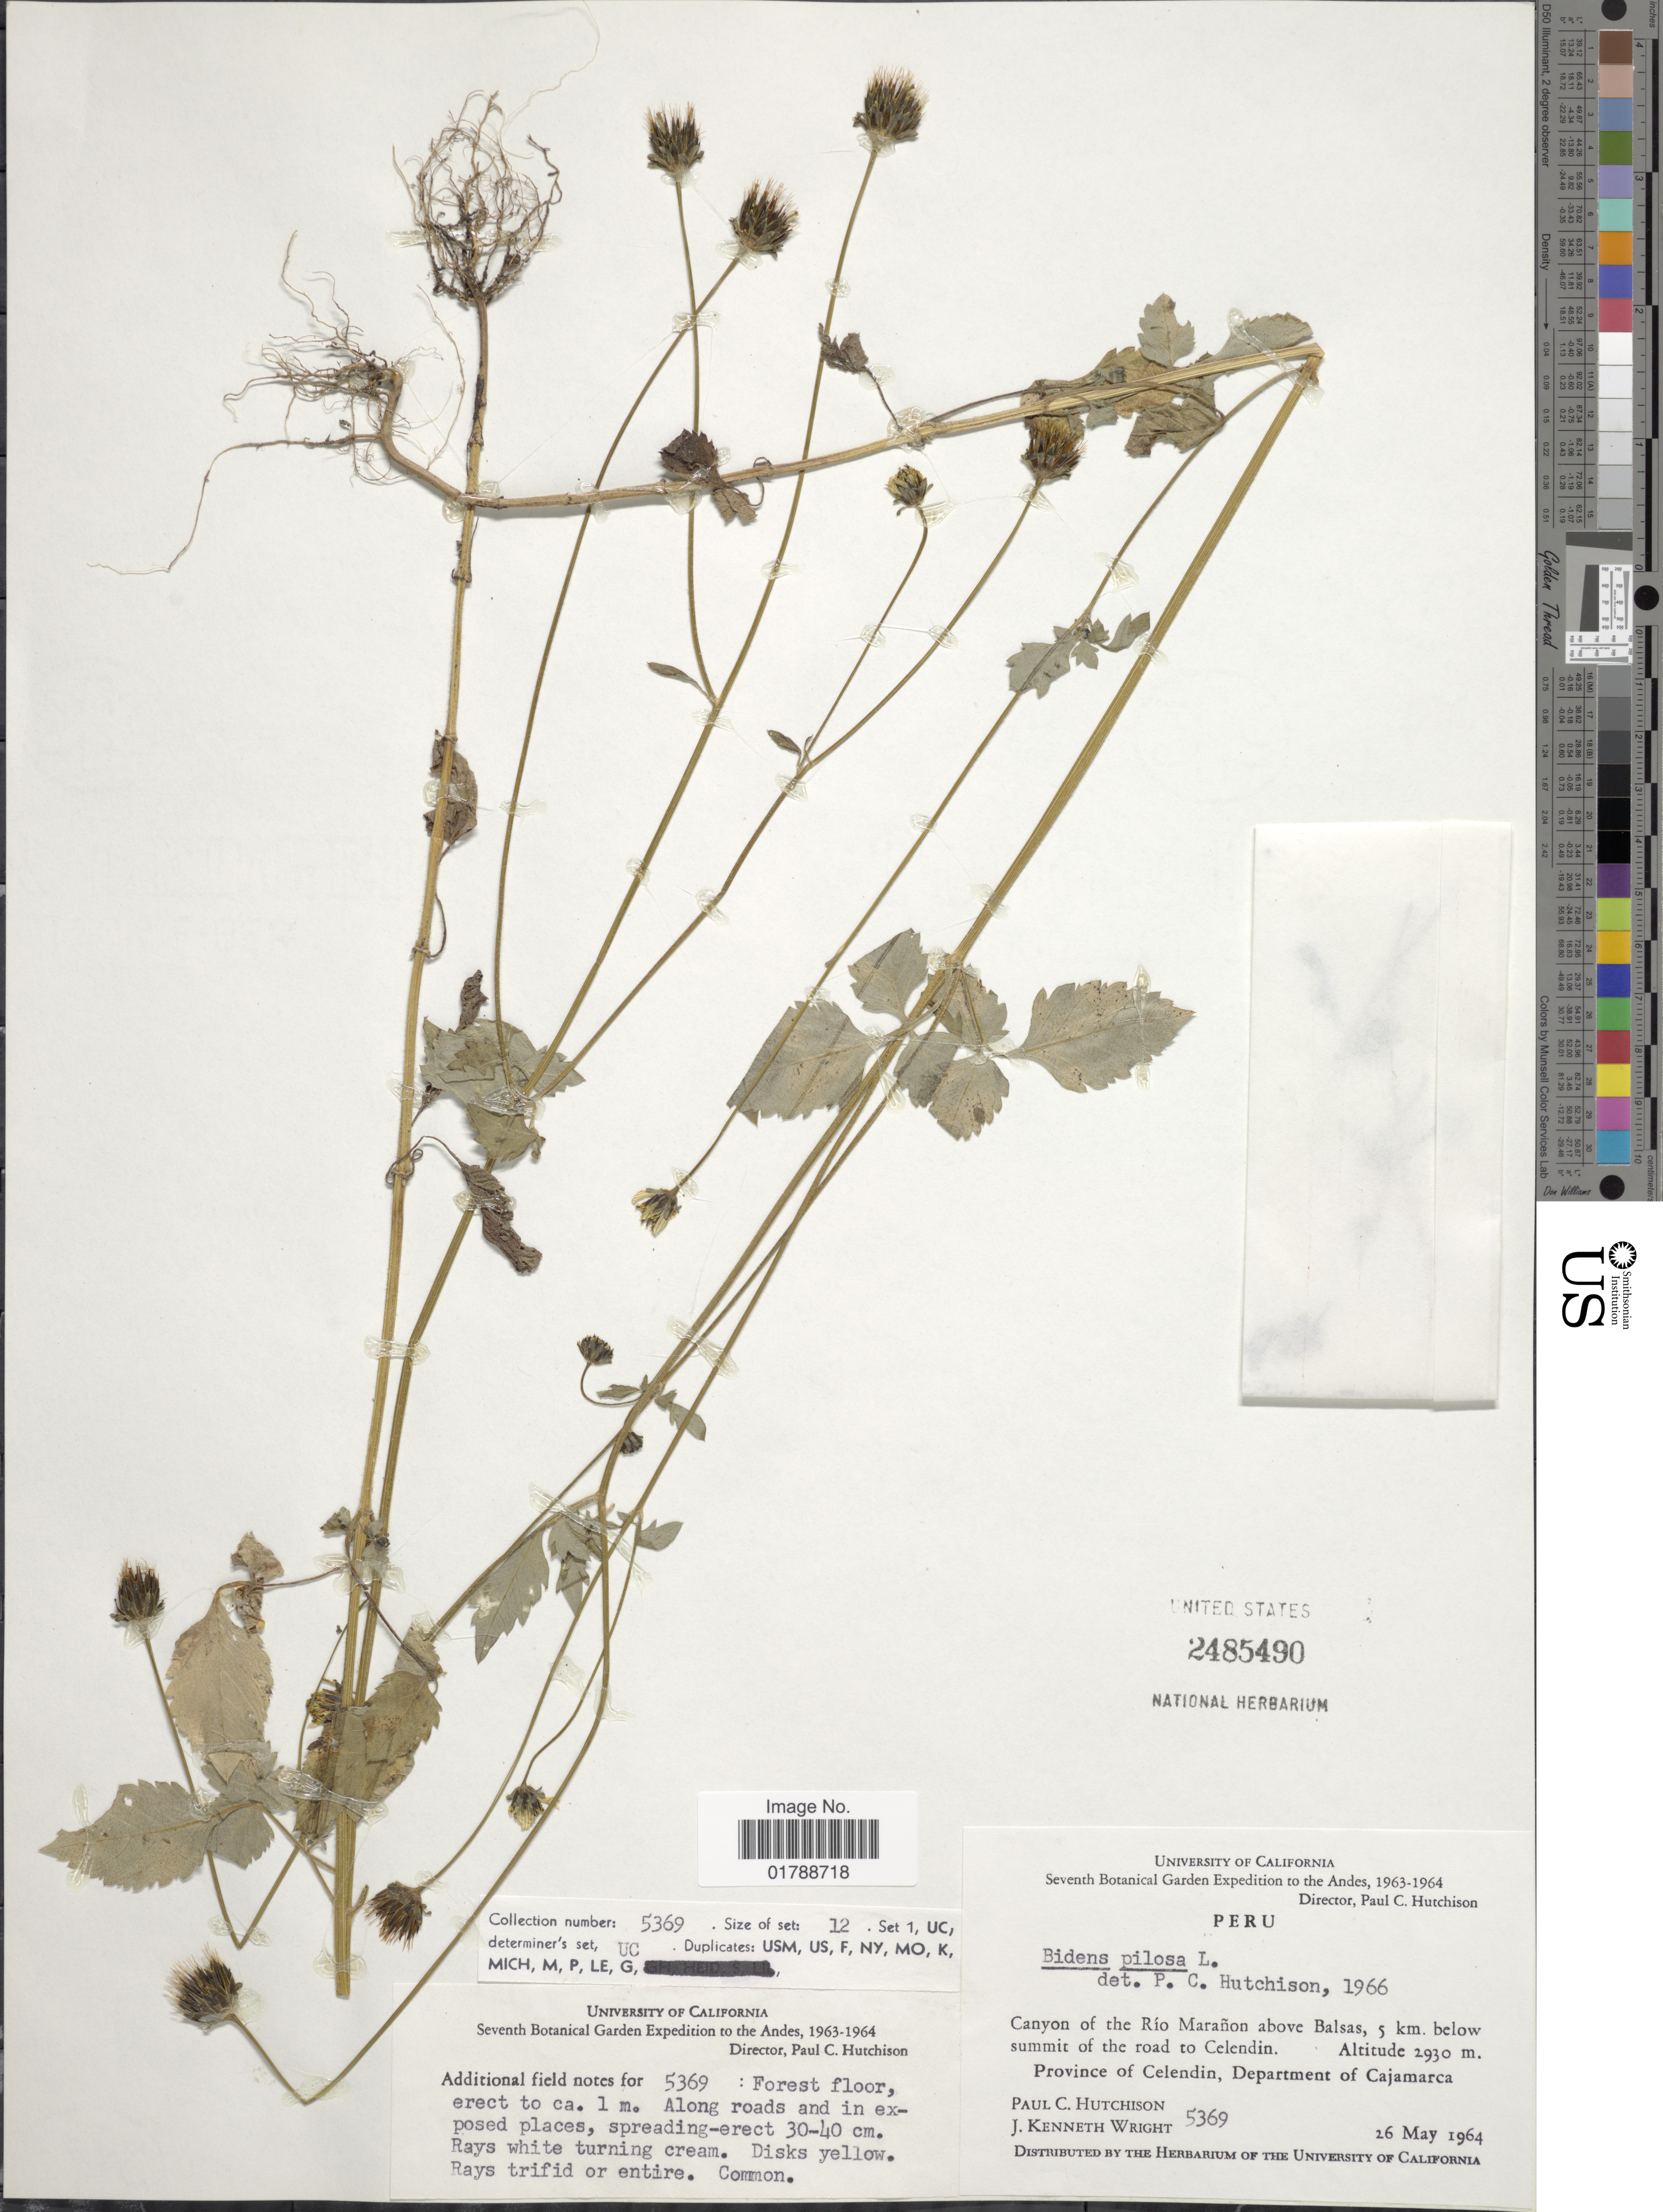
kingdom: Plantae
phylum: Tracheophyta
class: Magnoliopsida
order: Asterales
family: Asteraceae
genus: Bidens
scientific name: Bidens pilosa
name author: L.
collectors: P. C. Hutchison & J. K. Wright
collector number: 5369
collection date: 1964-05-26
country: Peru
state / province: Cajamarca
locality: Andes. Canyon of the Río Marañon above Balsas, 5 km. below summit of the road to Celendin. Province of Celendin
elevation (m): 2930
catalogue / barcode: US 2485490